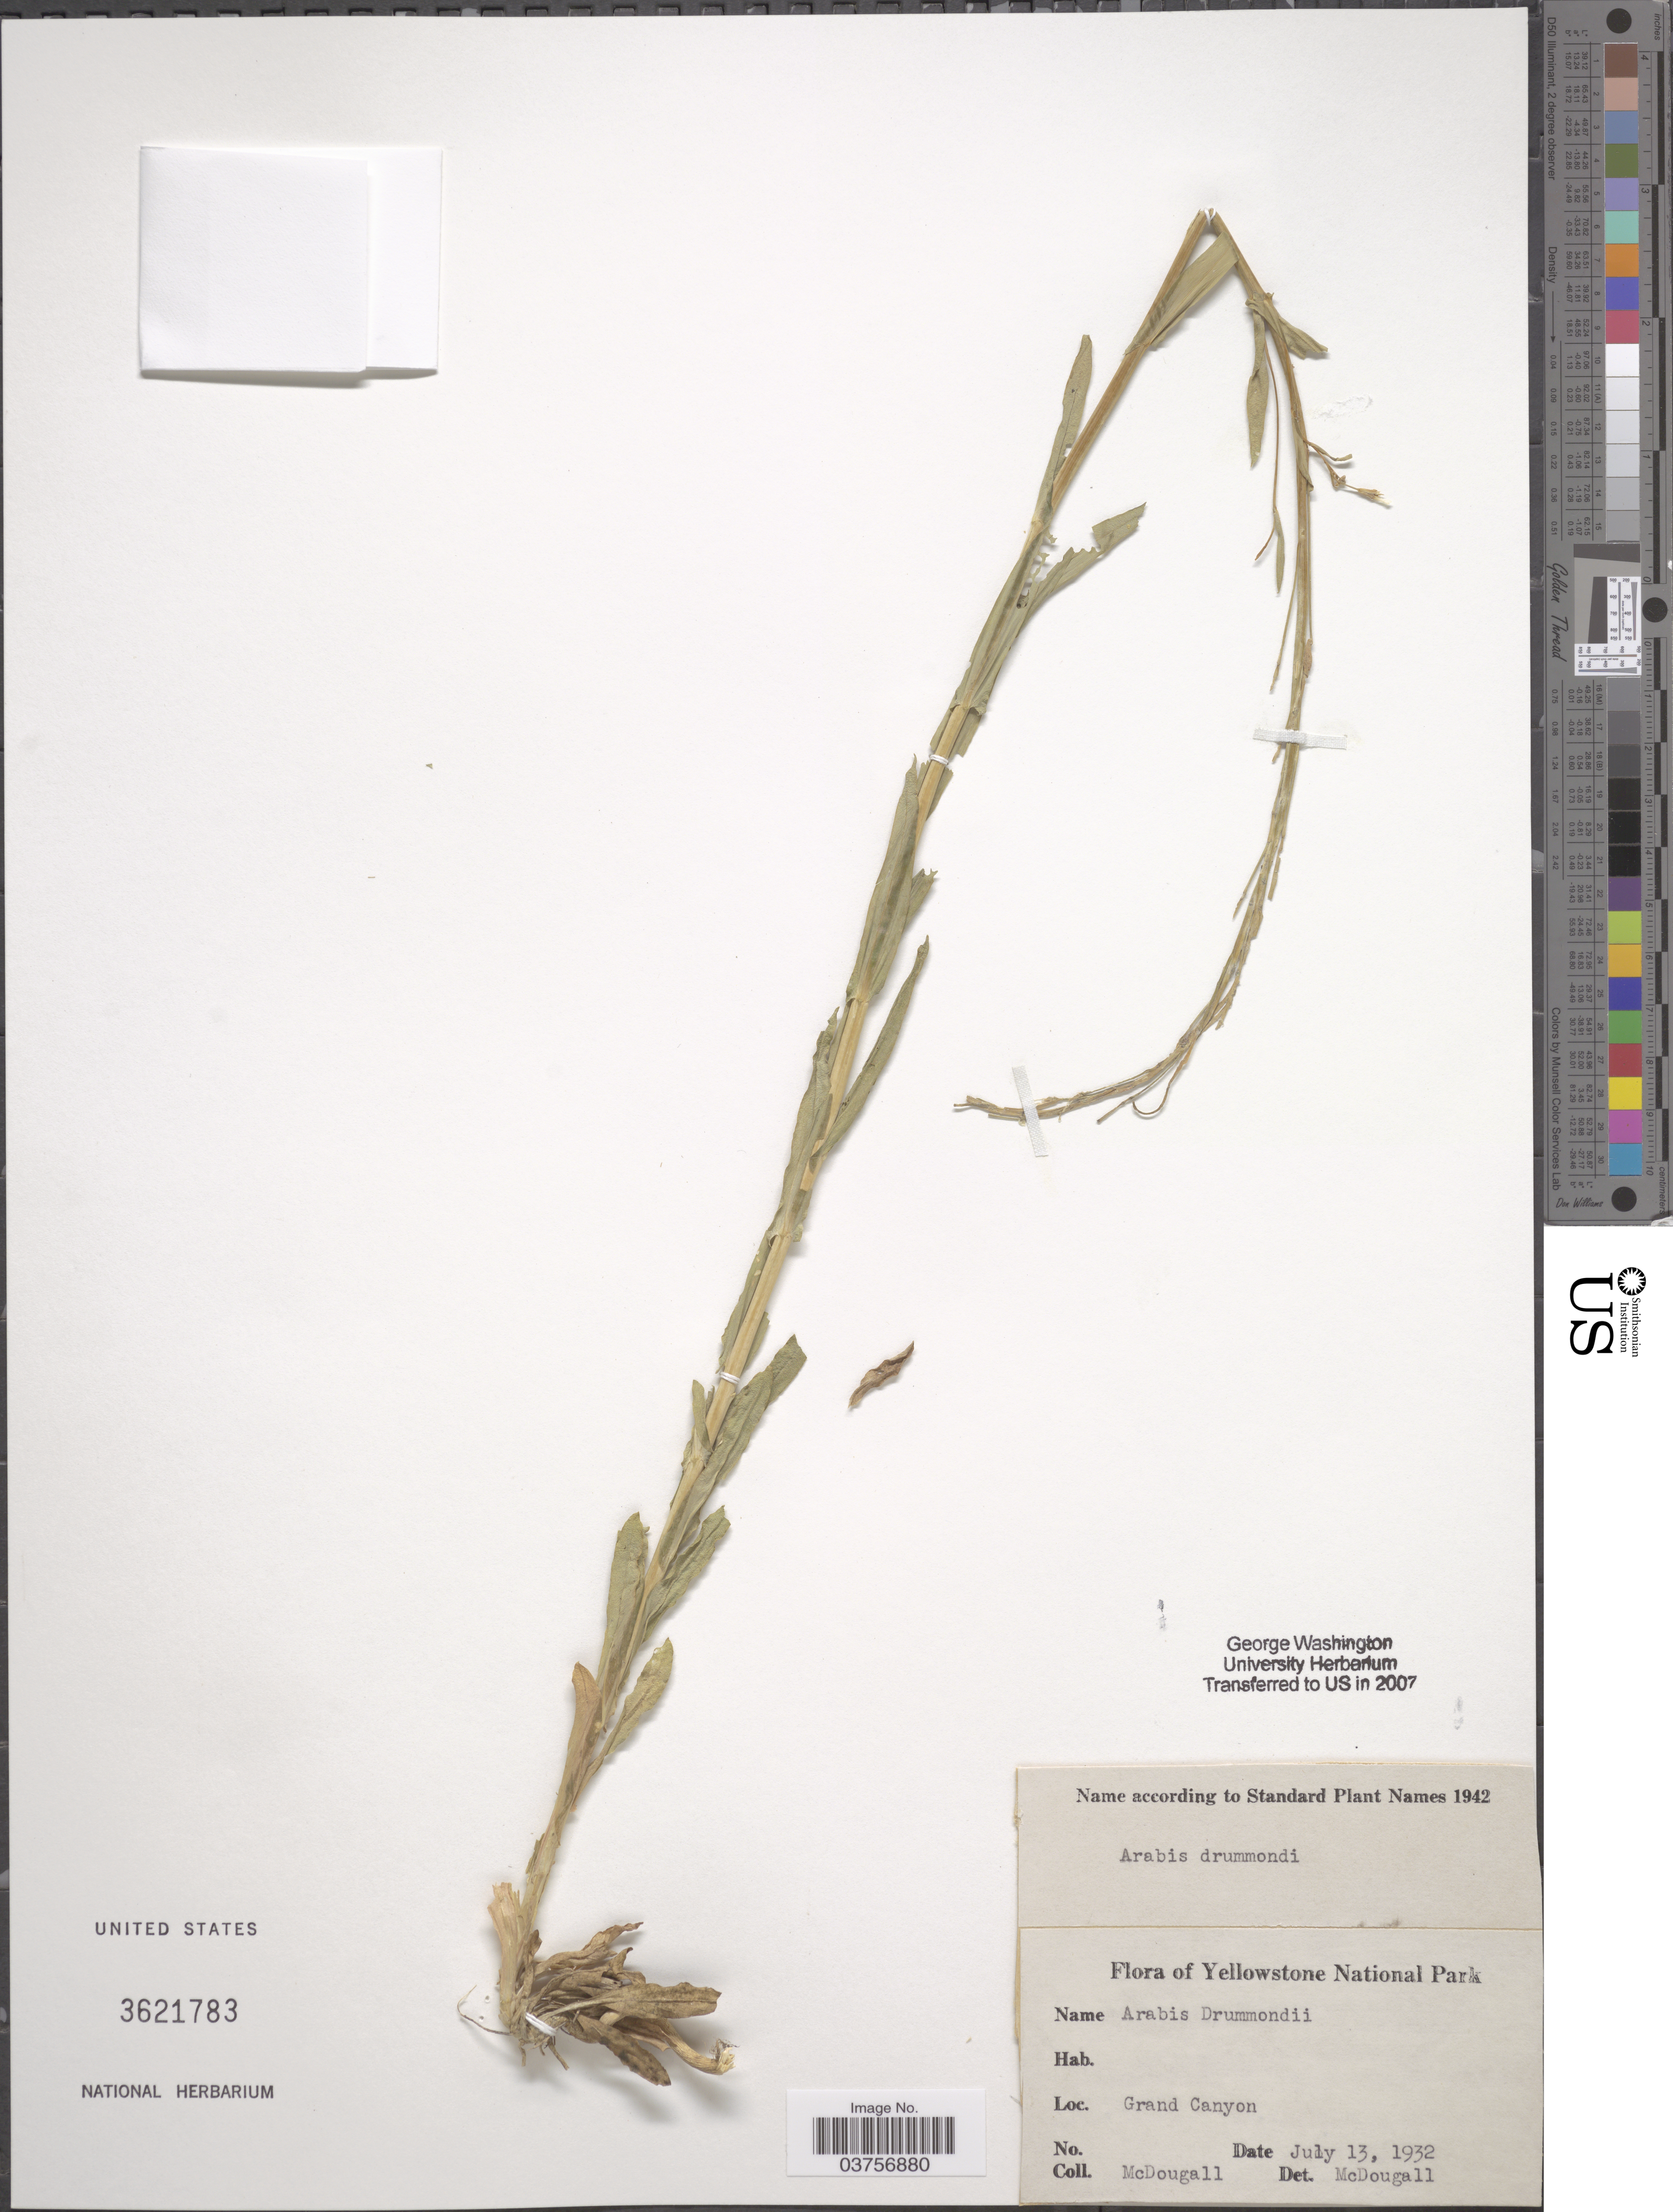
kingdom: Plantae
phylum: Tracheophyta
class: Magnoliopsida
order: Brassicales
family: Brassicaceae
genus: Arabis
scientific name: Arabis drummondii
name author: A. Gray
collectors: McDougall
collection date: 1932-07-13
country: United States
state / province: Wyoming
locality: Yellowstone National Park. Grand Canyon.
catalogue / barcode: US 3621783